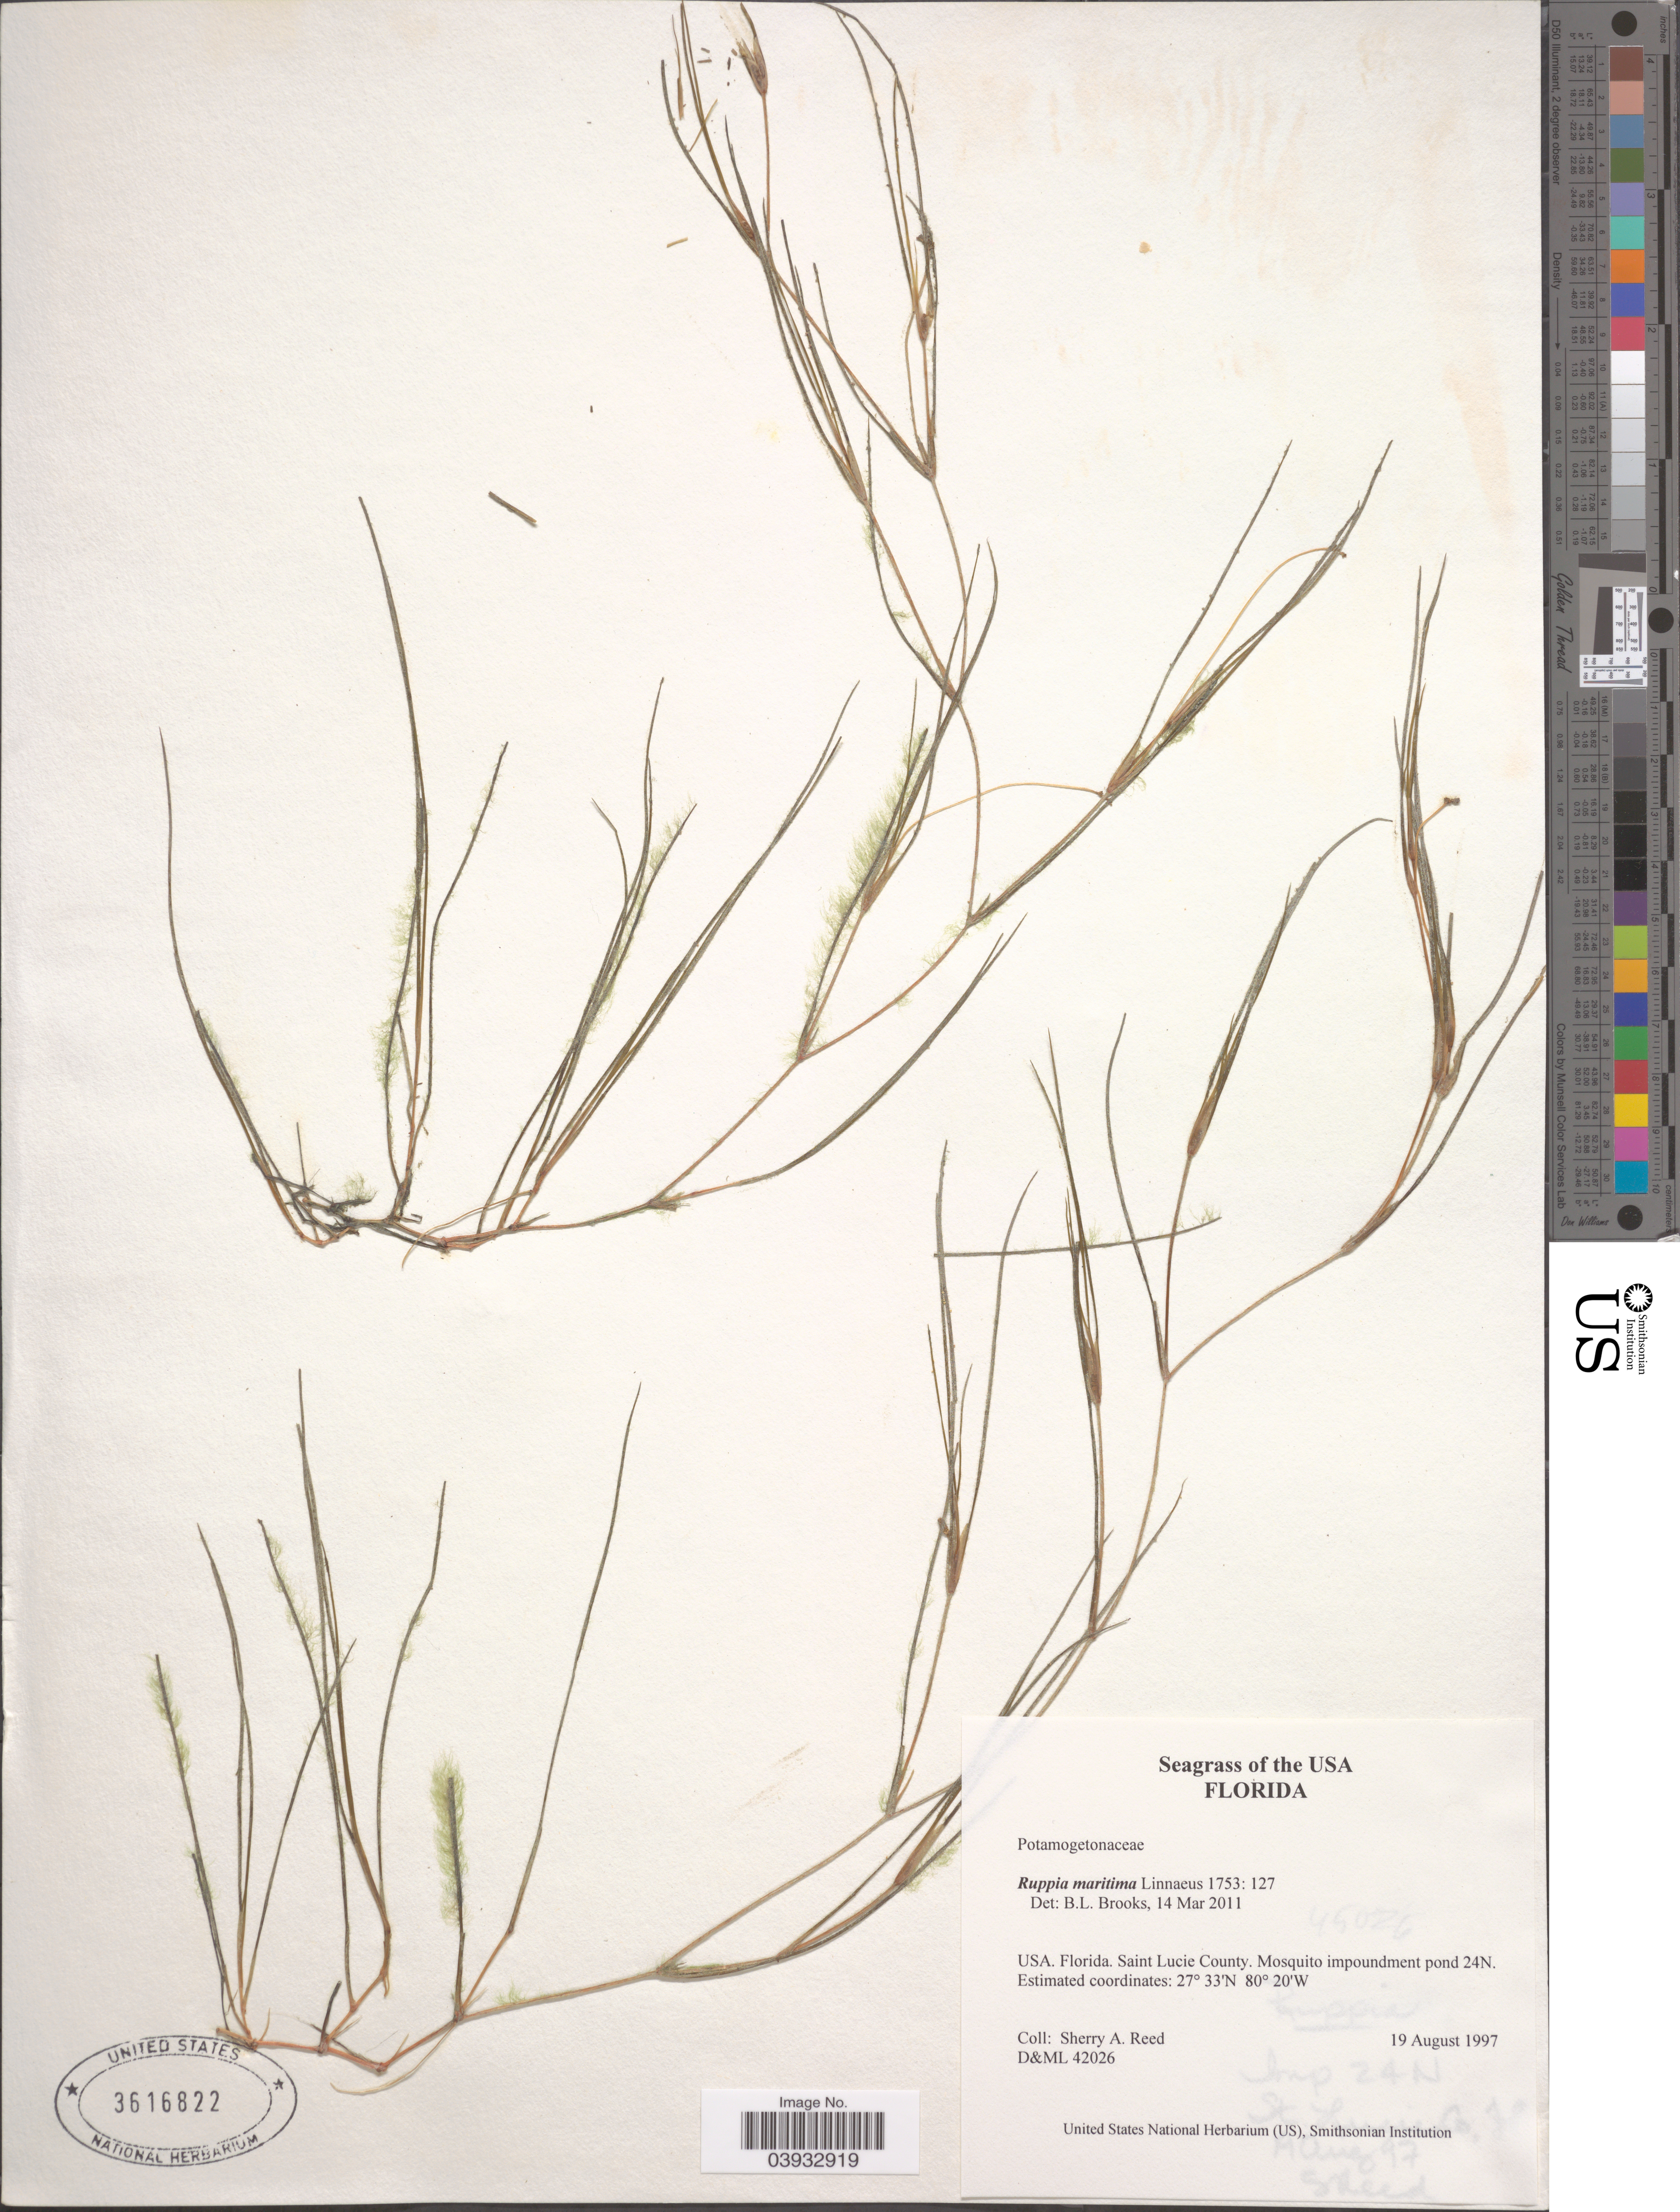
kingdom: Plantae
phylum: Tracheophyta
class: Liliopsida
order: Alismatales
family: Ruppiaceae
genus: Ruppia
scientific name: Ruppia maritima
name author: L.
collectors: S. Reed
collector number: D&ML 42026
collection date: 1997-08-19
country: United States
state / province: Florida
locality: Saint Lucie County. Mosquito impoundment pond 24N. [unsure placement]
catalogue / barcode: US 3616822